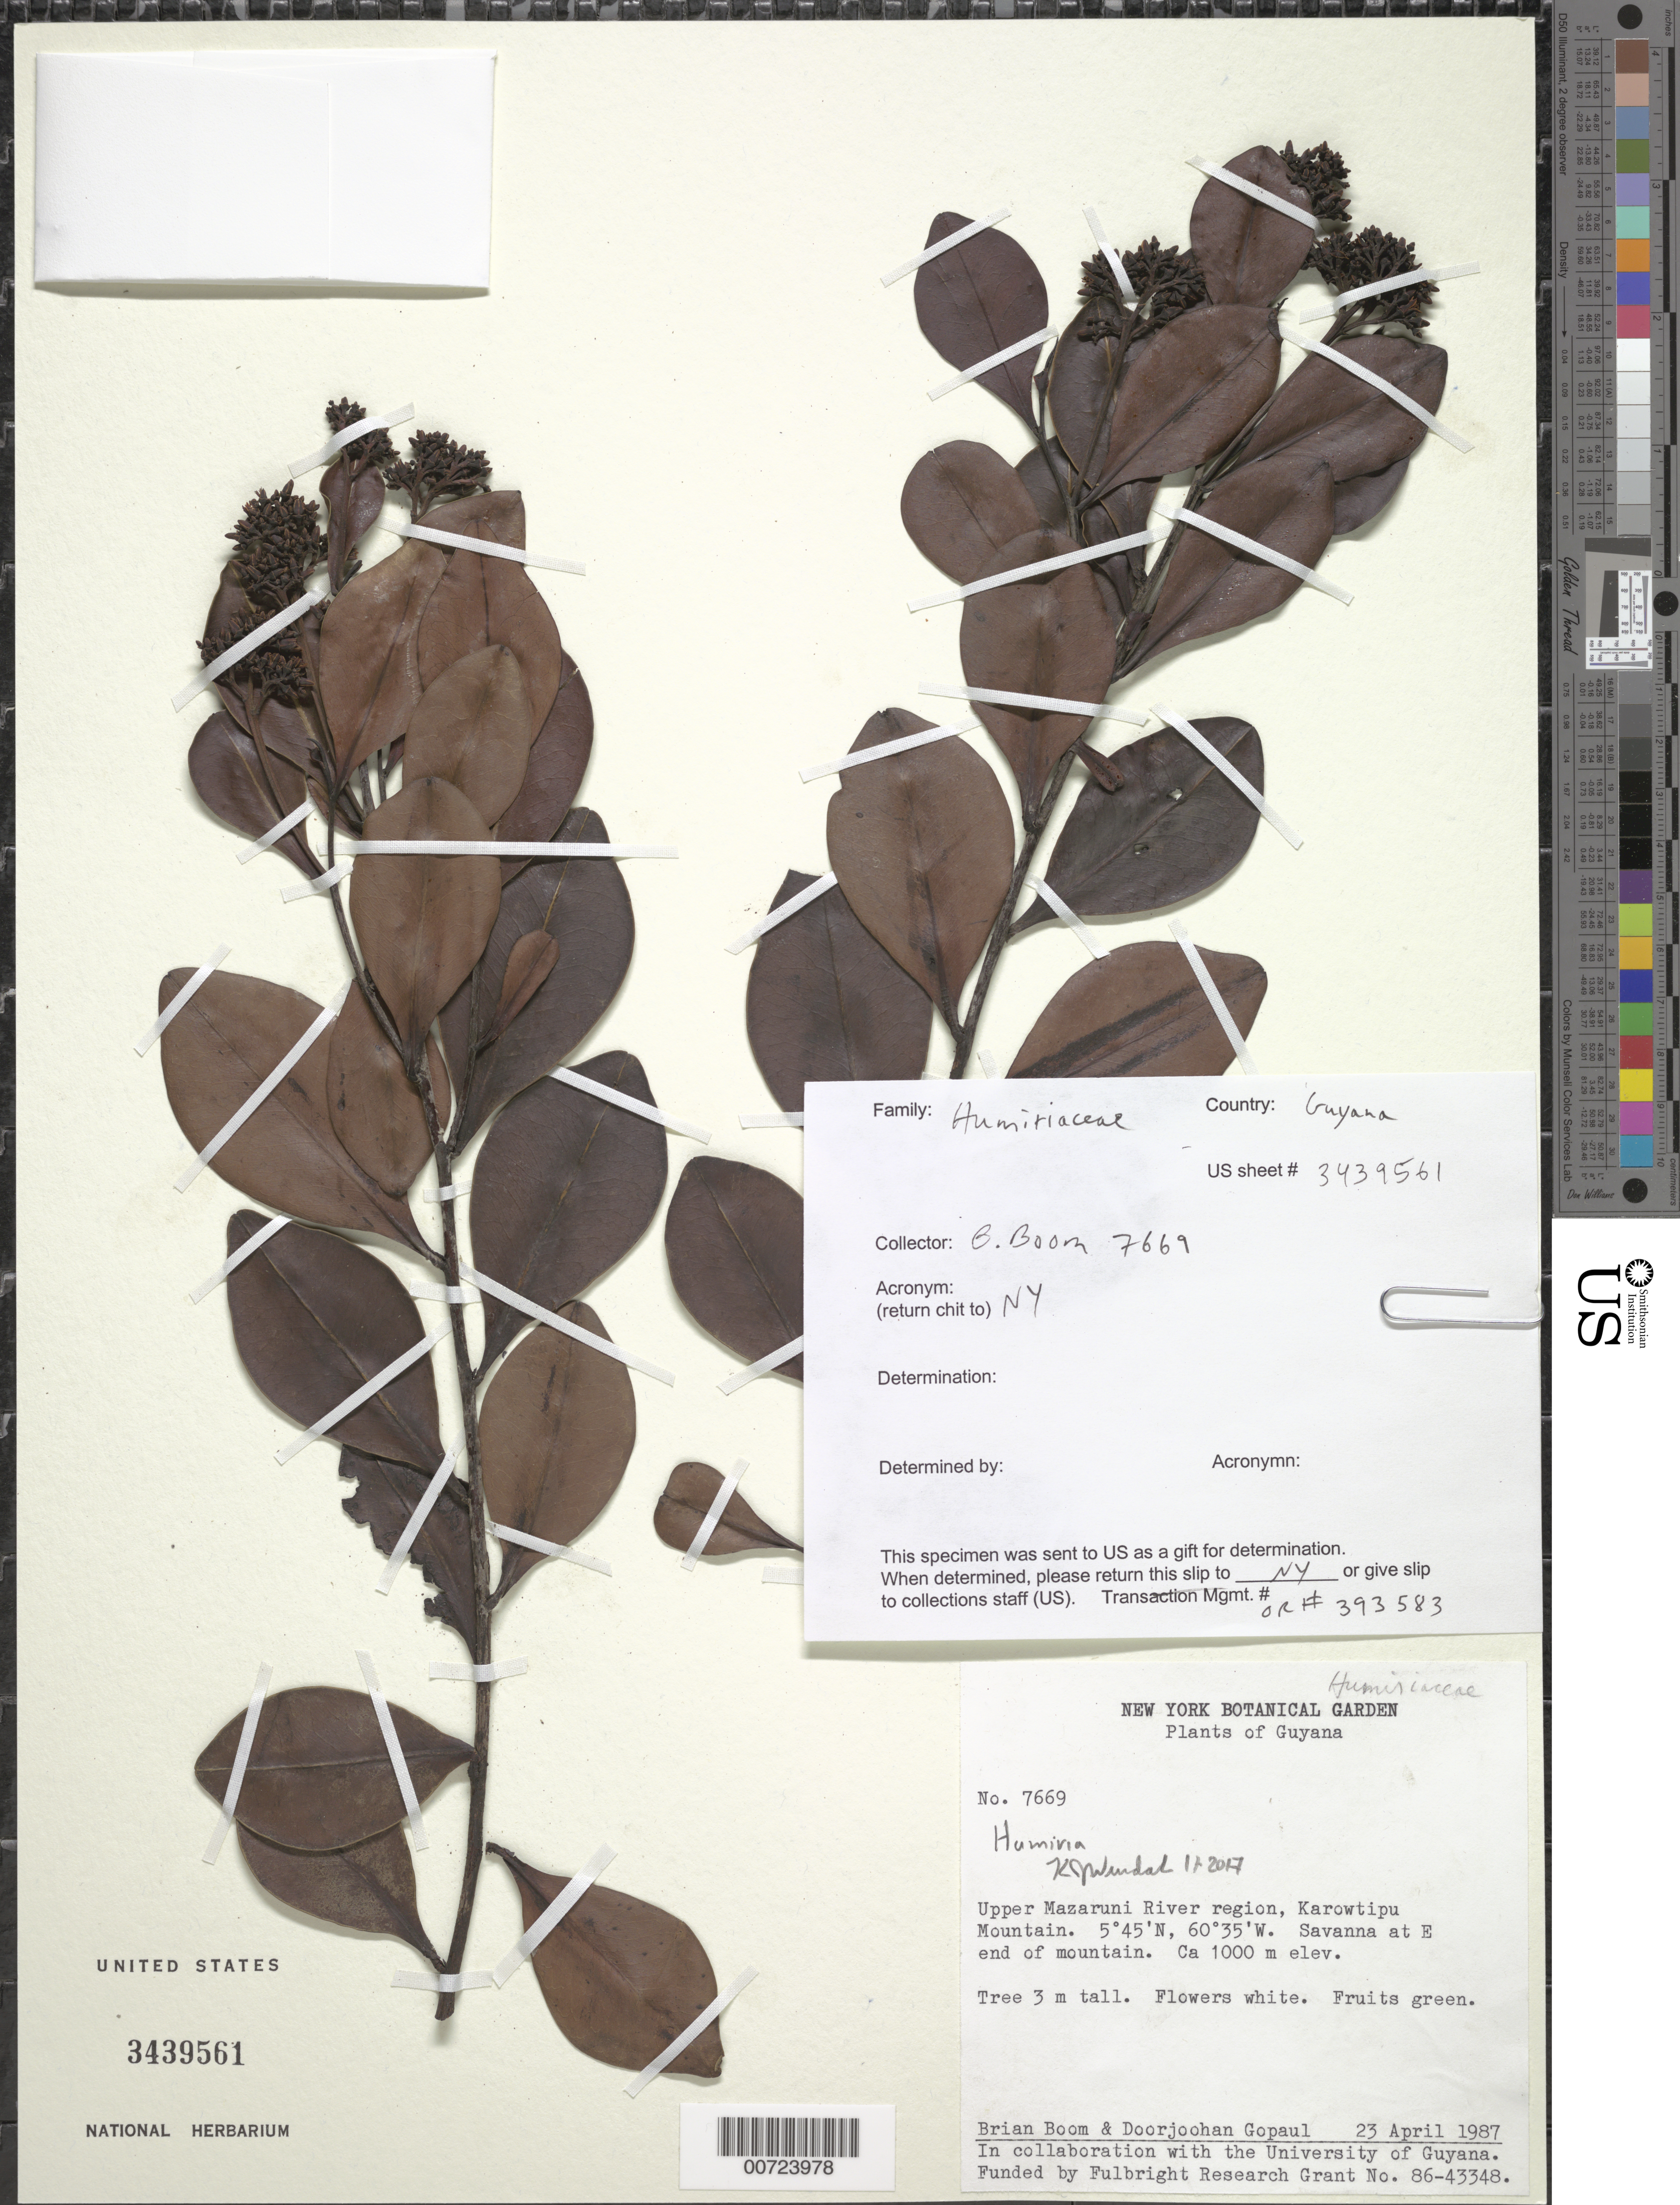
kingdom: Plantae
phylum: Tracheophyta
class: Magnoliopsida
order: Malpighiales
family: Humiriaceae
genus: Humiria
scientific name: Humiria sp.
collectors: B. M. Boom & D. Gopaul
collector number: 7669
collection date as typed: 23-Apr-87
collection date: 1987-04-23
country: Guyana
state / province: Cuyuni-Mazaruni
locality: Karowtipu Mt., upper Mazaruni R. region, eastern end of Mt.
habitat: Savanna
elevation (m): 1000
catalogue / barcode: US 3439561